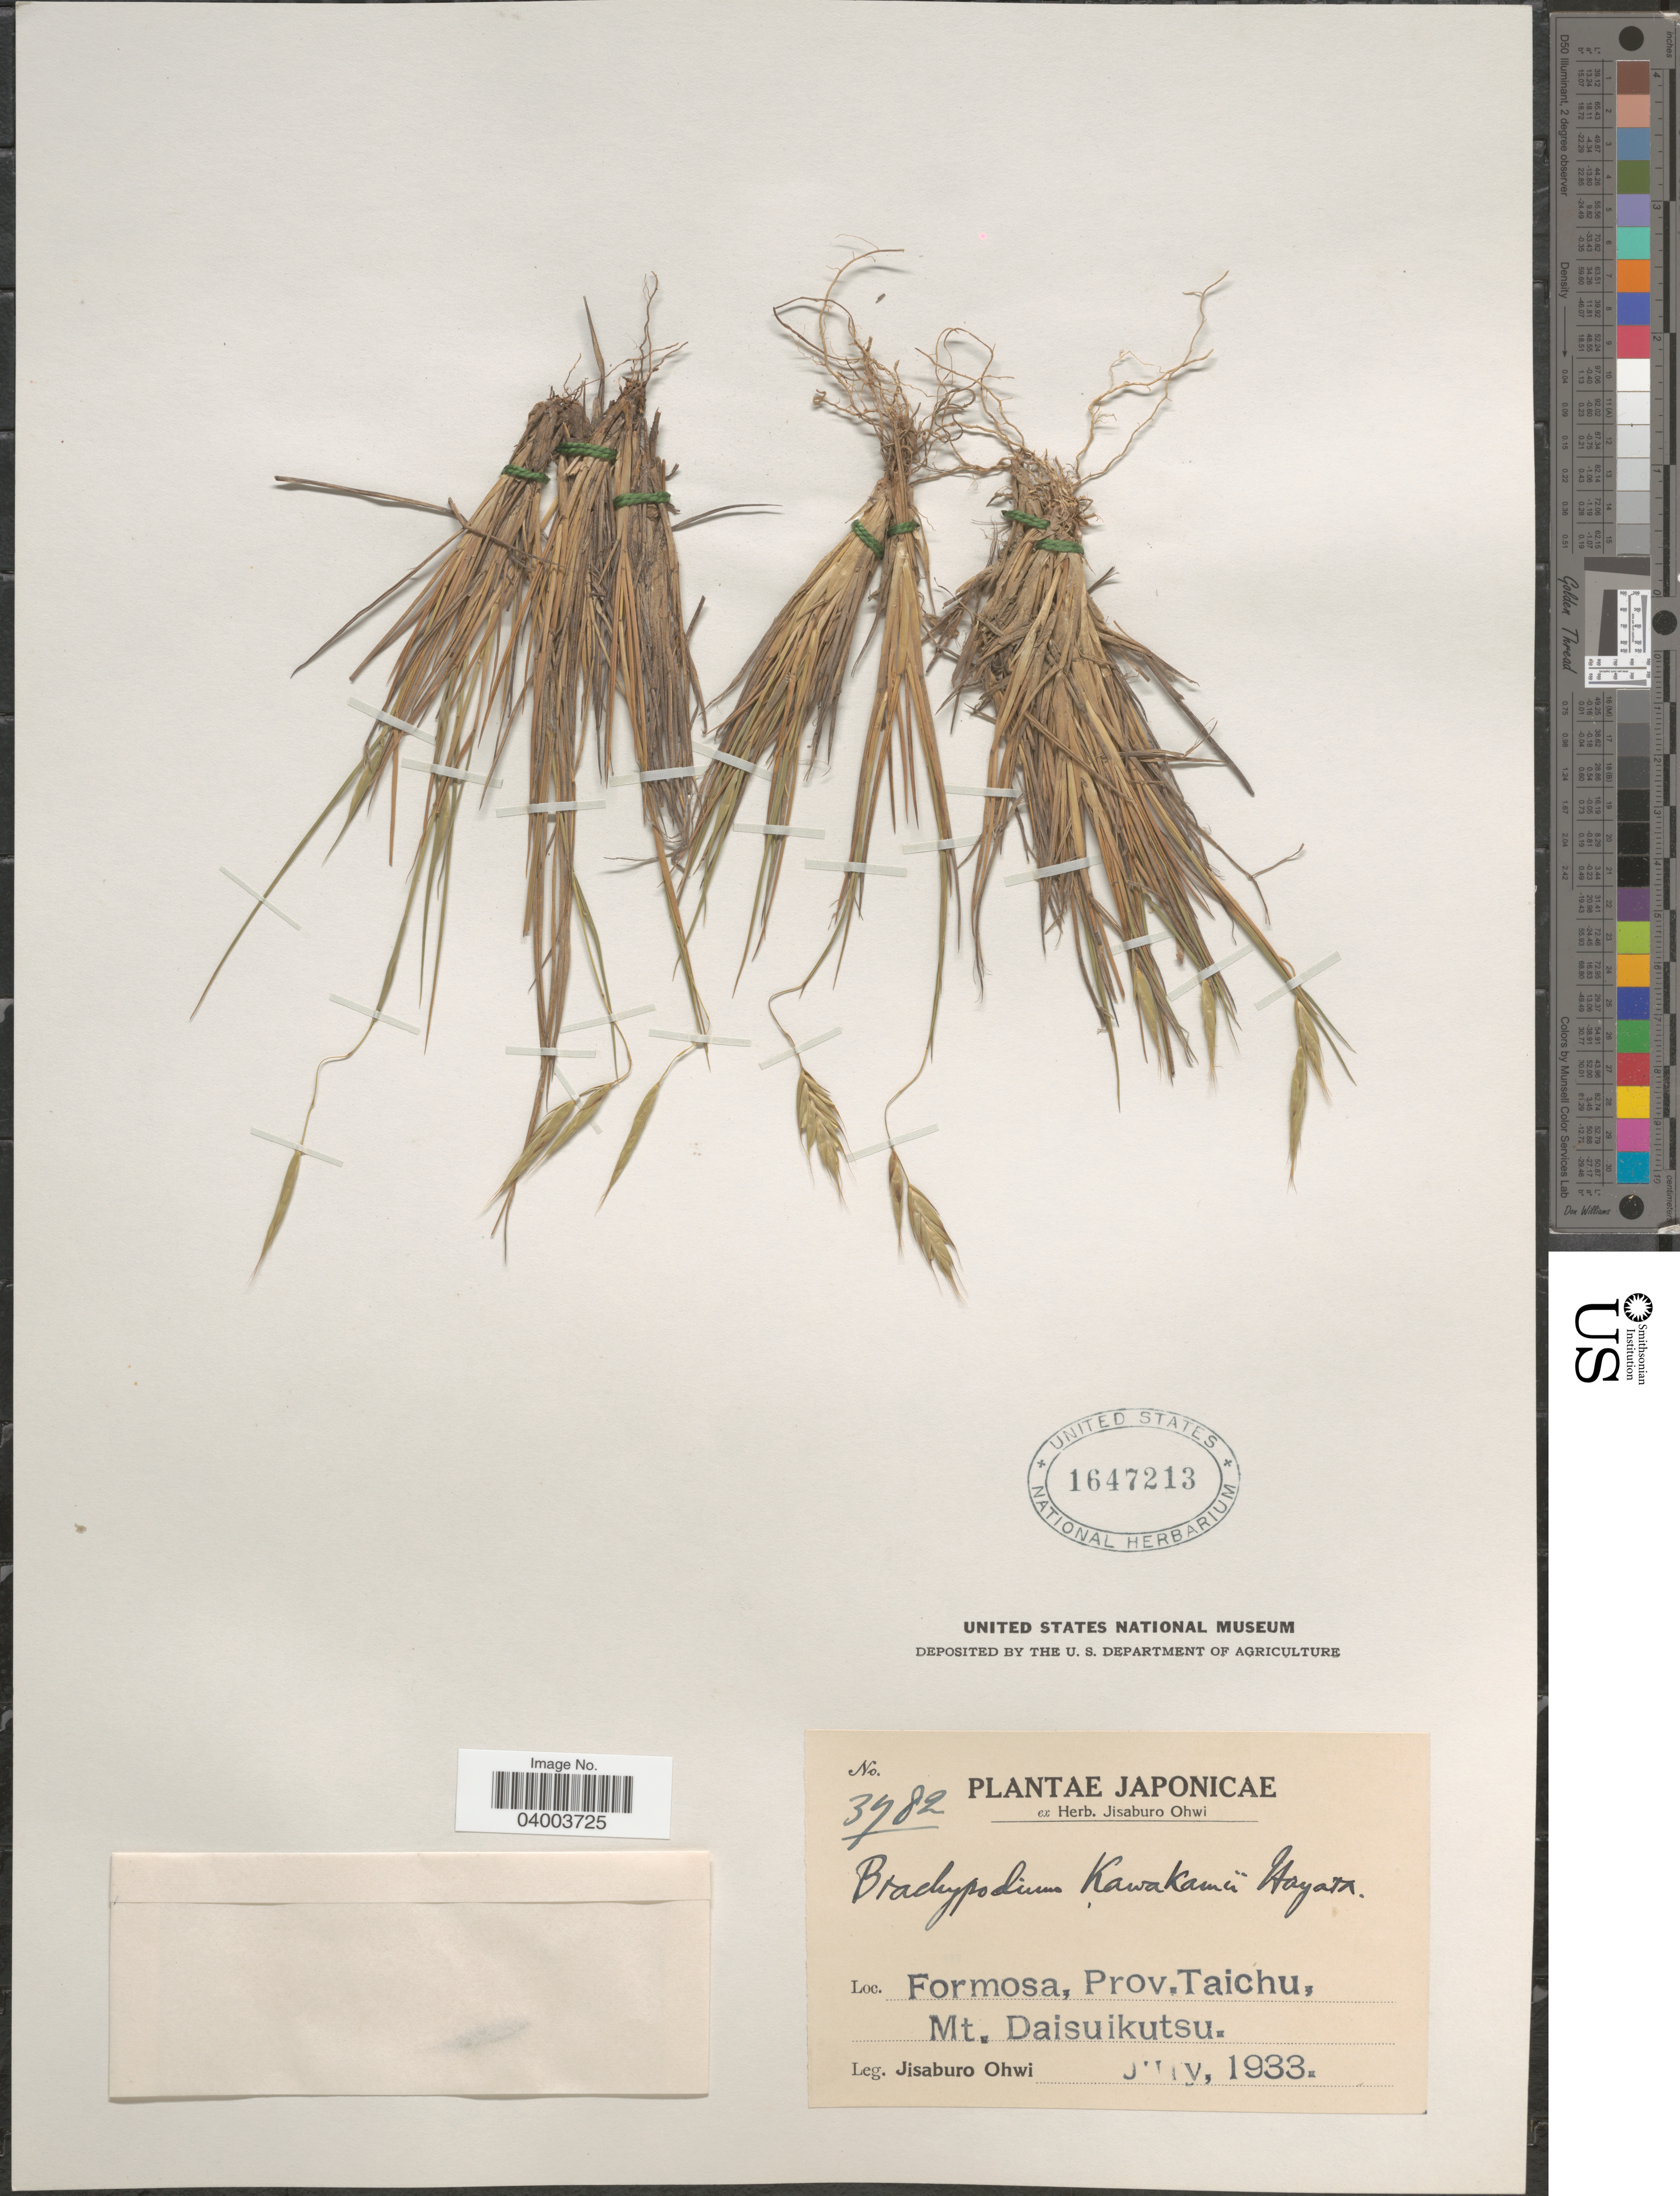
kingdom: Plantae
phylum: Tracheophyta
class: Liliopsida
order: Poales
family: Poaceae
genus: Brachypodium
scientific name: Brachypodium kawakamii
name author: Hayata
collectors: J. Ohwi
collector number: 3782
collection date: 1933-07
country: Japan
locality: Formosa, Prov. Taichu, Mt. Daisuikutsu.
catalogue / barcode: US 1647213